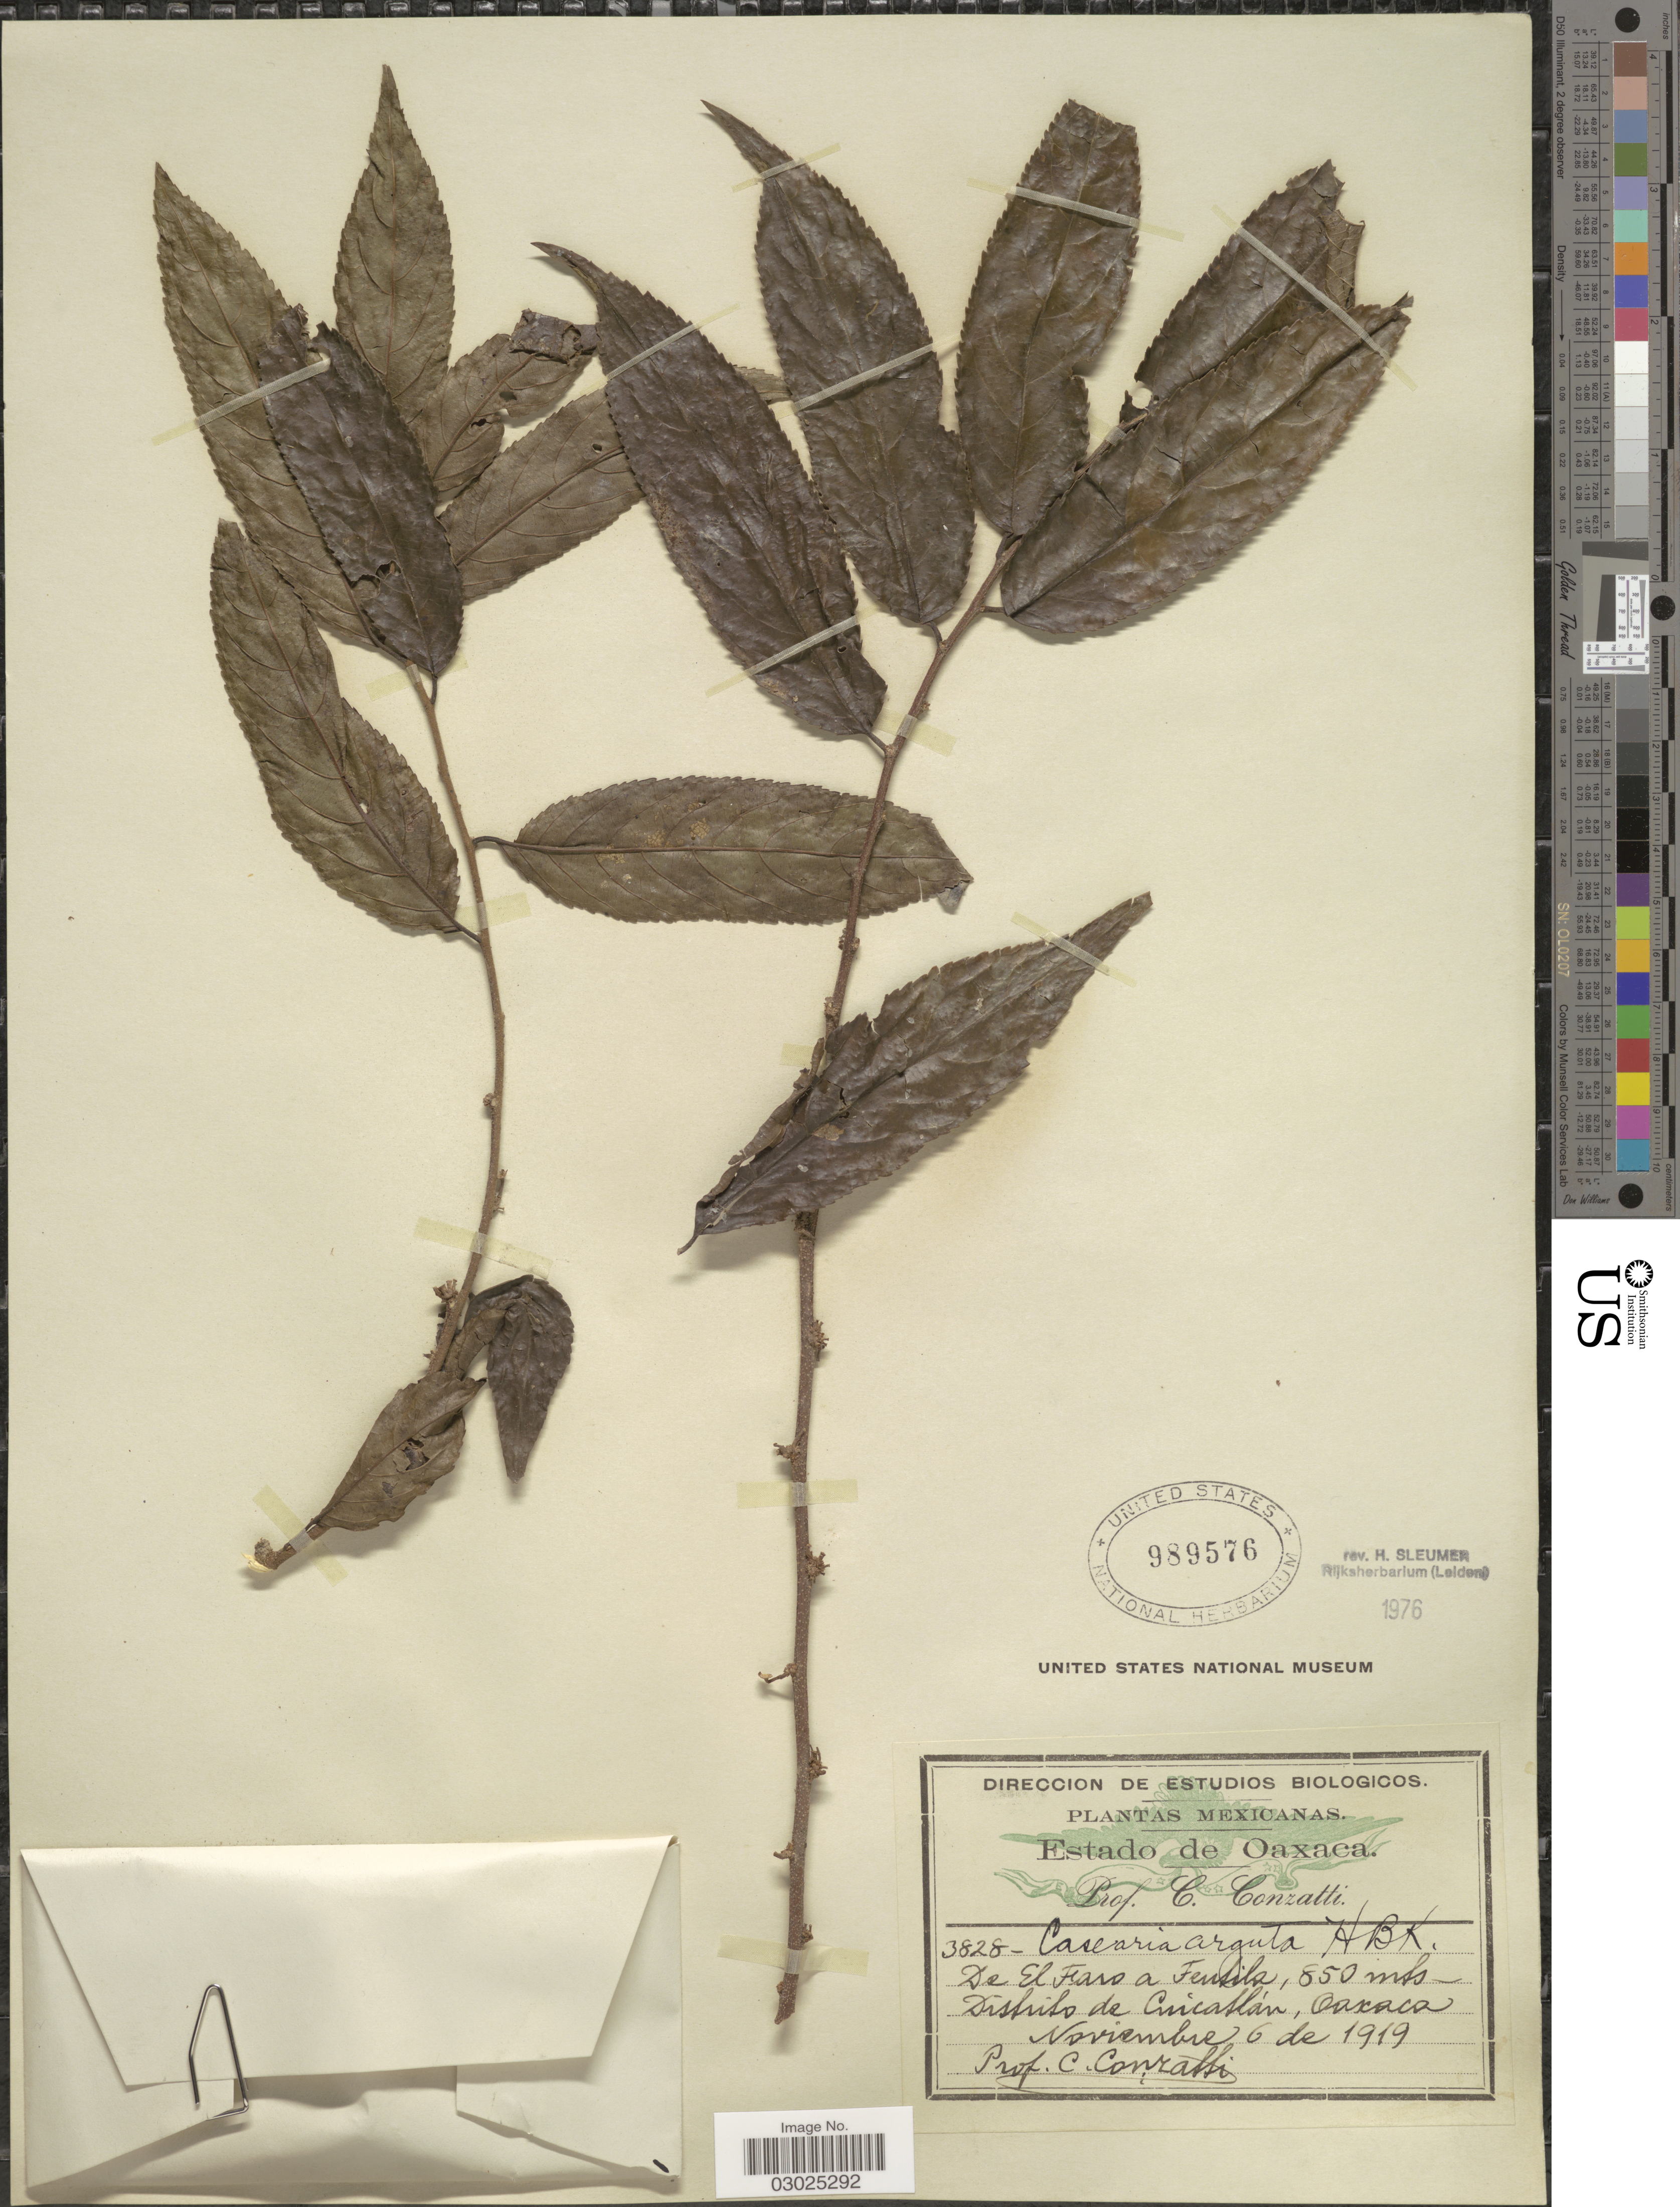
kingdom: Plantae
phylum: Tracheophyta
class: Magnoliopsida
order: Malpighiales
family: Salicaceae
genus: Casearia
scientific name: Casearia arguta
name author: Kunth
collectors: C. Conzatti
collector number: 3828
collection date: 1919-11-06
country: Mexico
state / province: Oaxaca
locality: De El Faro a Teutila. Distrito de Cuicatlán.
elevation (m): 850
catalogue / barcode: US 989576